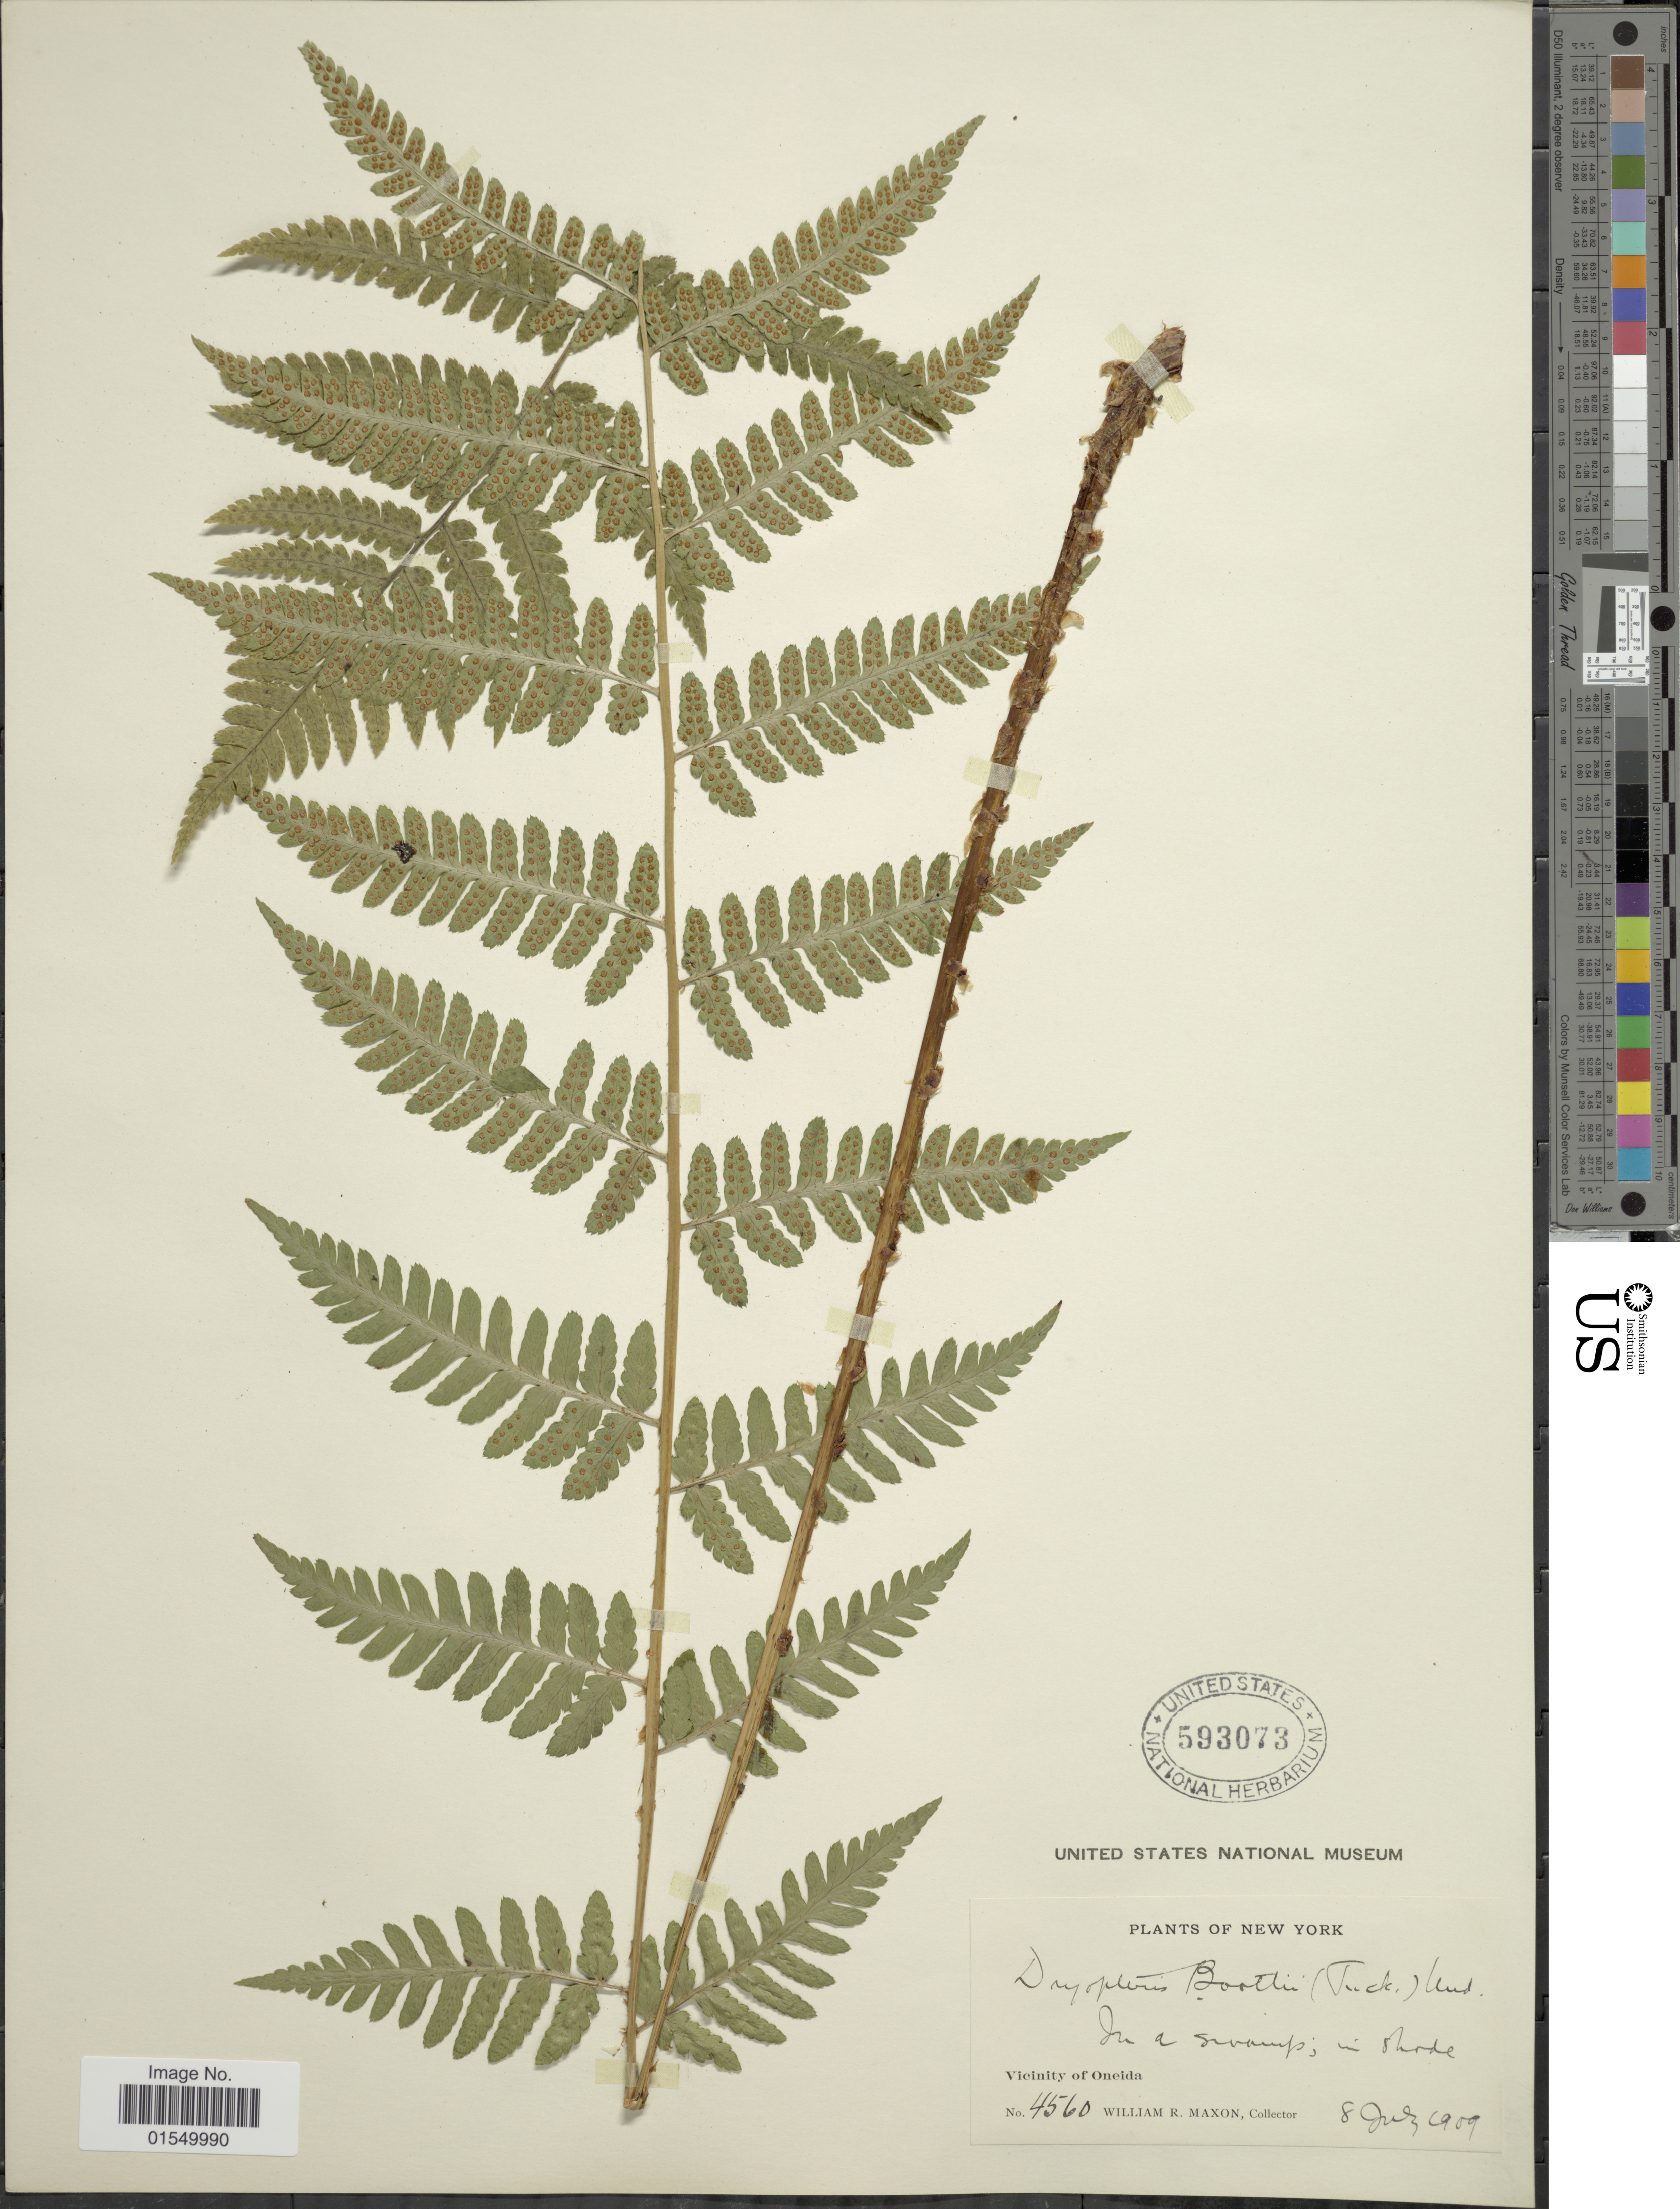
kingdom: Plantae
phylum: Tracheophyta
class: Polypodiopsida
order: Polypodiales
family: Dryopteridaceae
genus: Dryopteris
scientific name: Dryopteris x boottii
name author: Underw.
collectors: W. R. Maxon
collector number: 4560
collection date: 1909-07-08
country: United States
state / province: New York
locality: Vicinity of Oneida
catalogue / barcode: US 593073